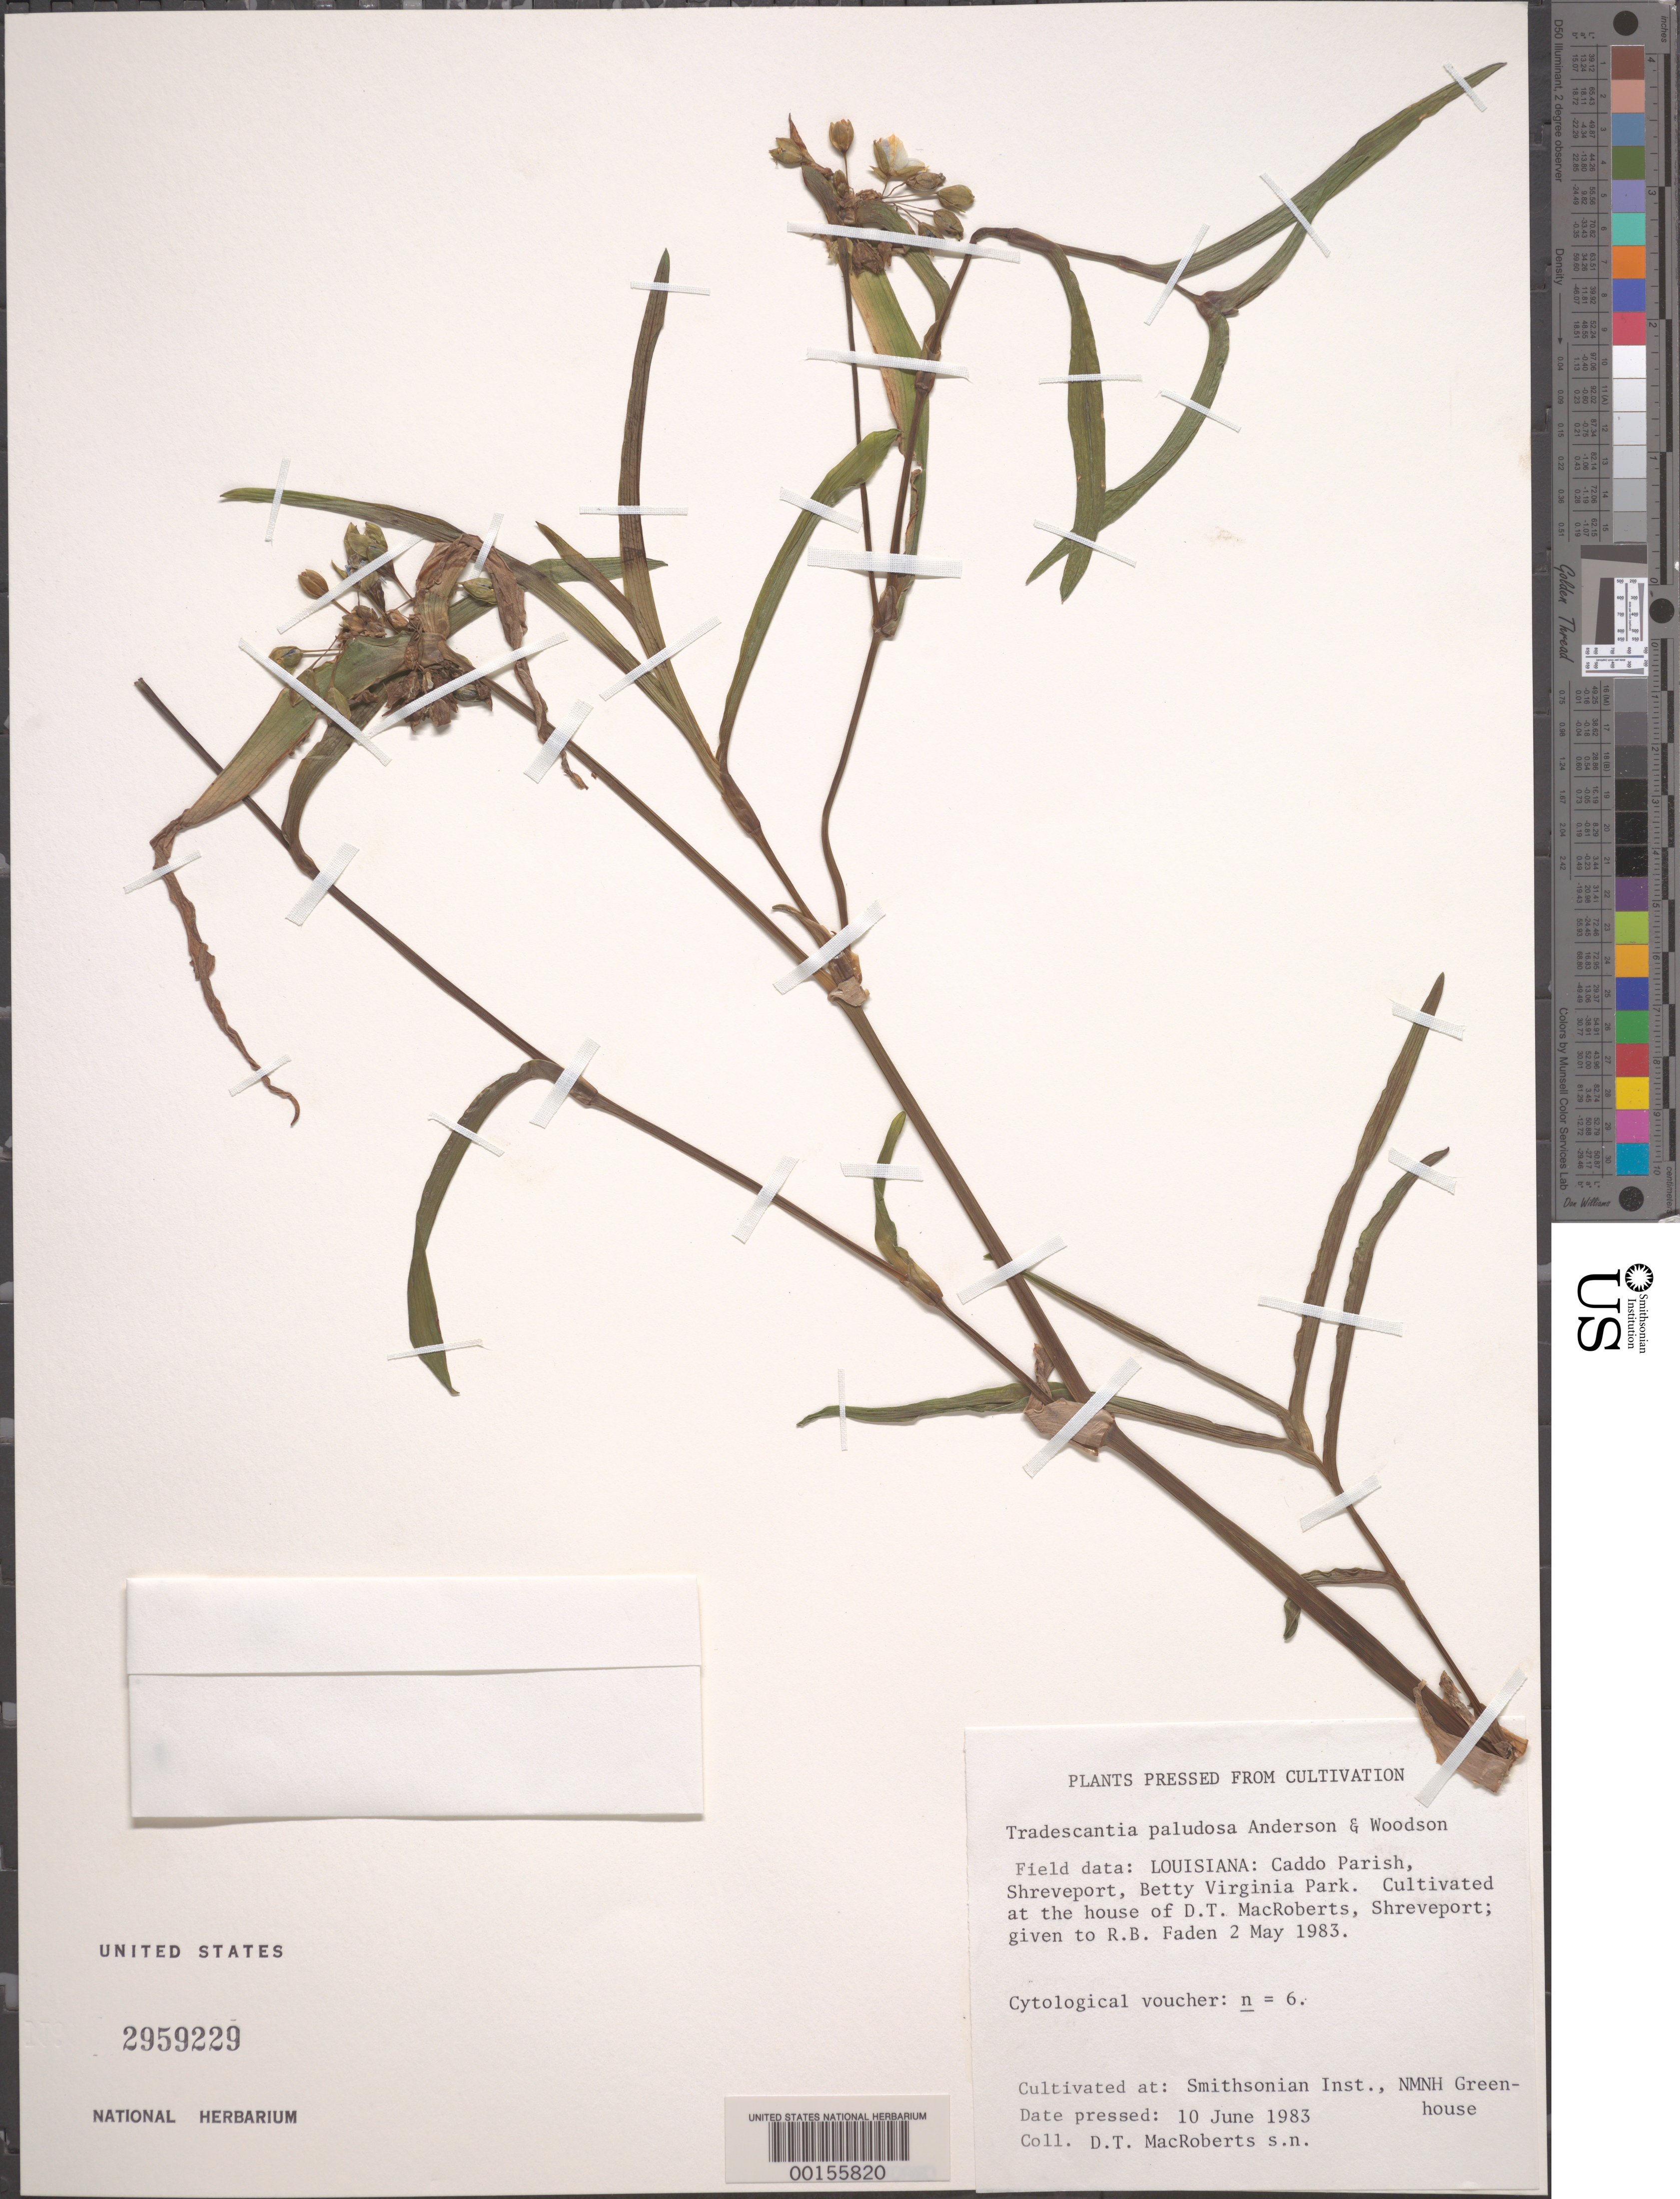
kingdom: Plantae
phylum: Tracheophyta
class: Liliopsida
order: Commelinales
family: Commelinaceae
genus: Tradescantia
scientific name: Tradescantia paludosa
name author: E.S. Anderson & Woodson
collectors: D. Macroberts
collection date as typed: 10 Jun 1983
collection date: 1983-06-10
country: United States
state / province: Louisiana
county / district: Caddo Parish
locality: Shreveport, betty virginia park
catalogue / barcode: US 2959229